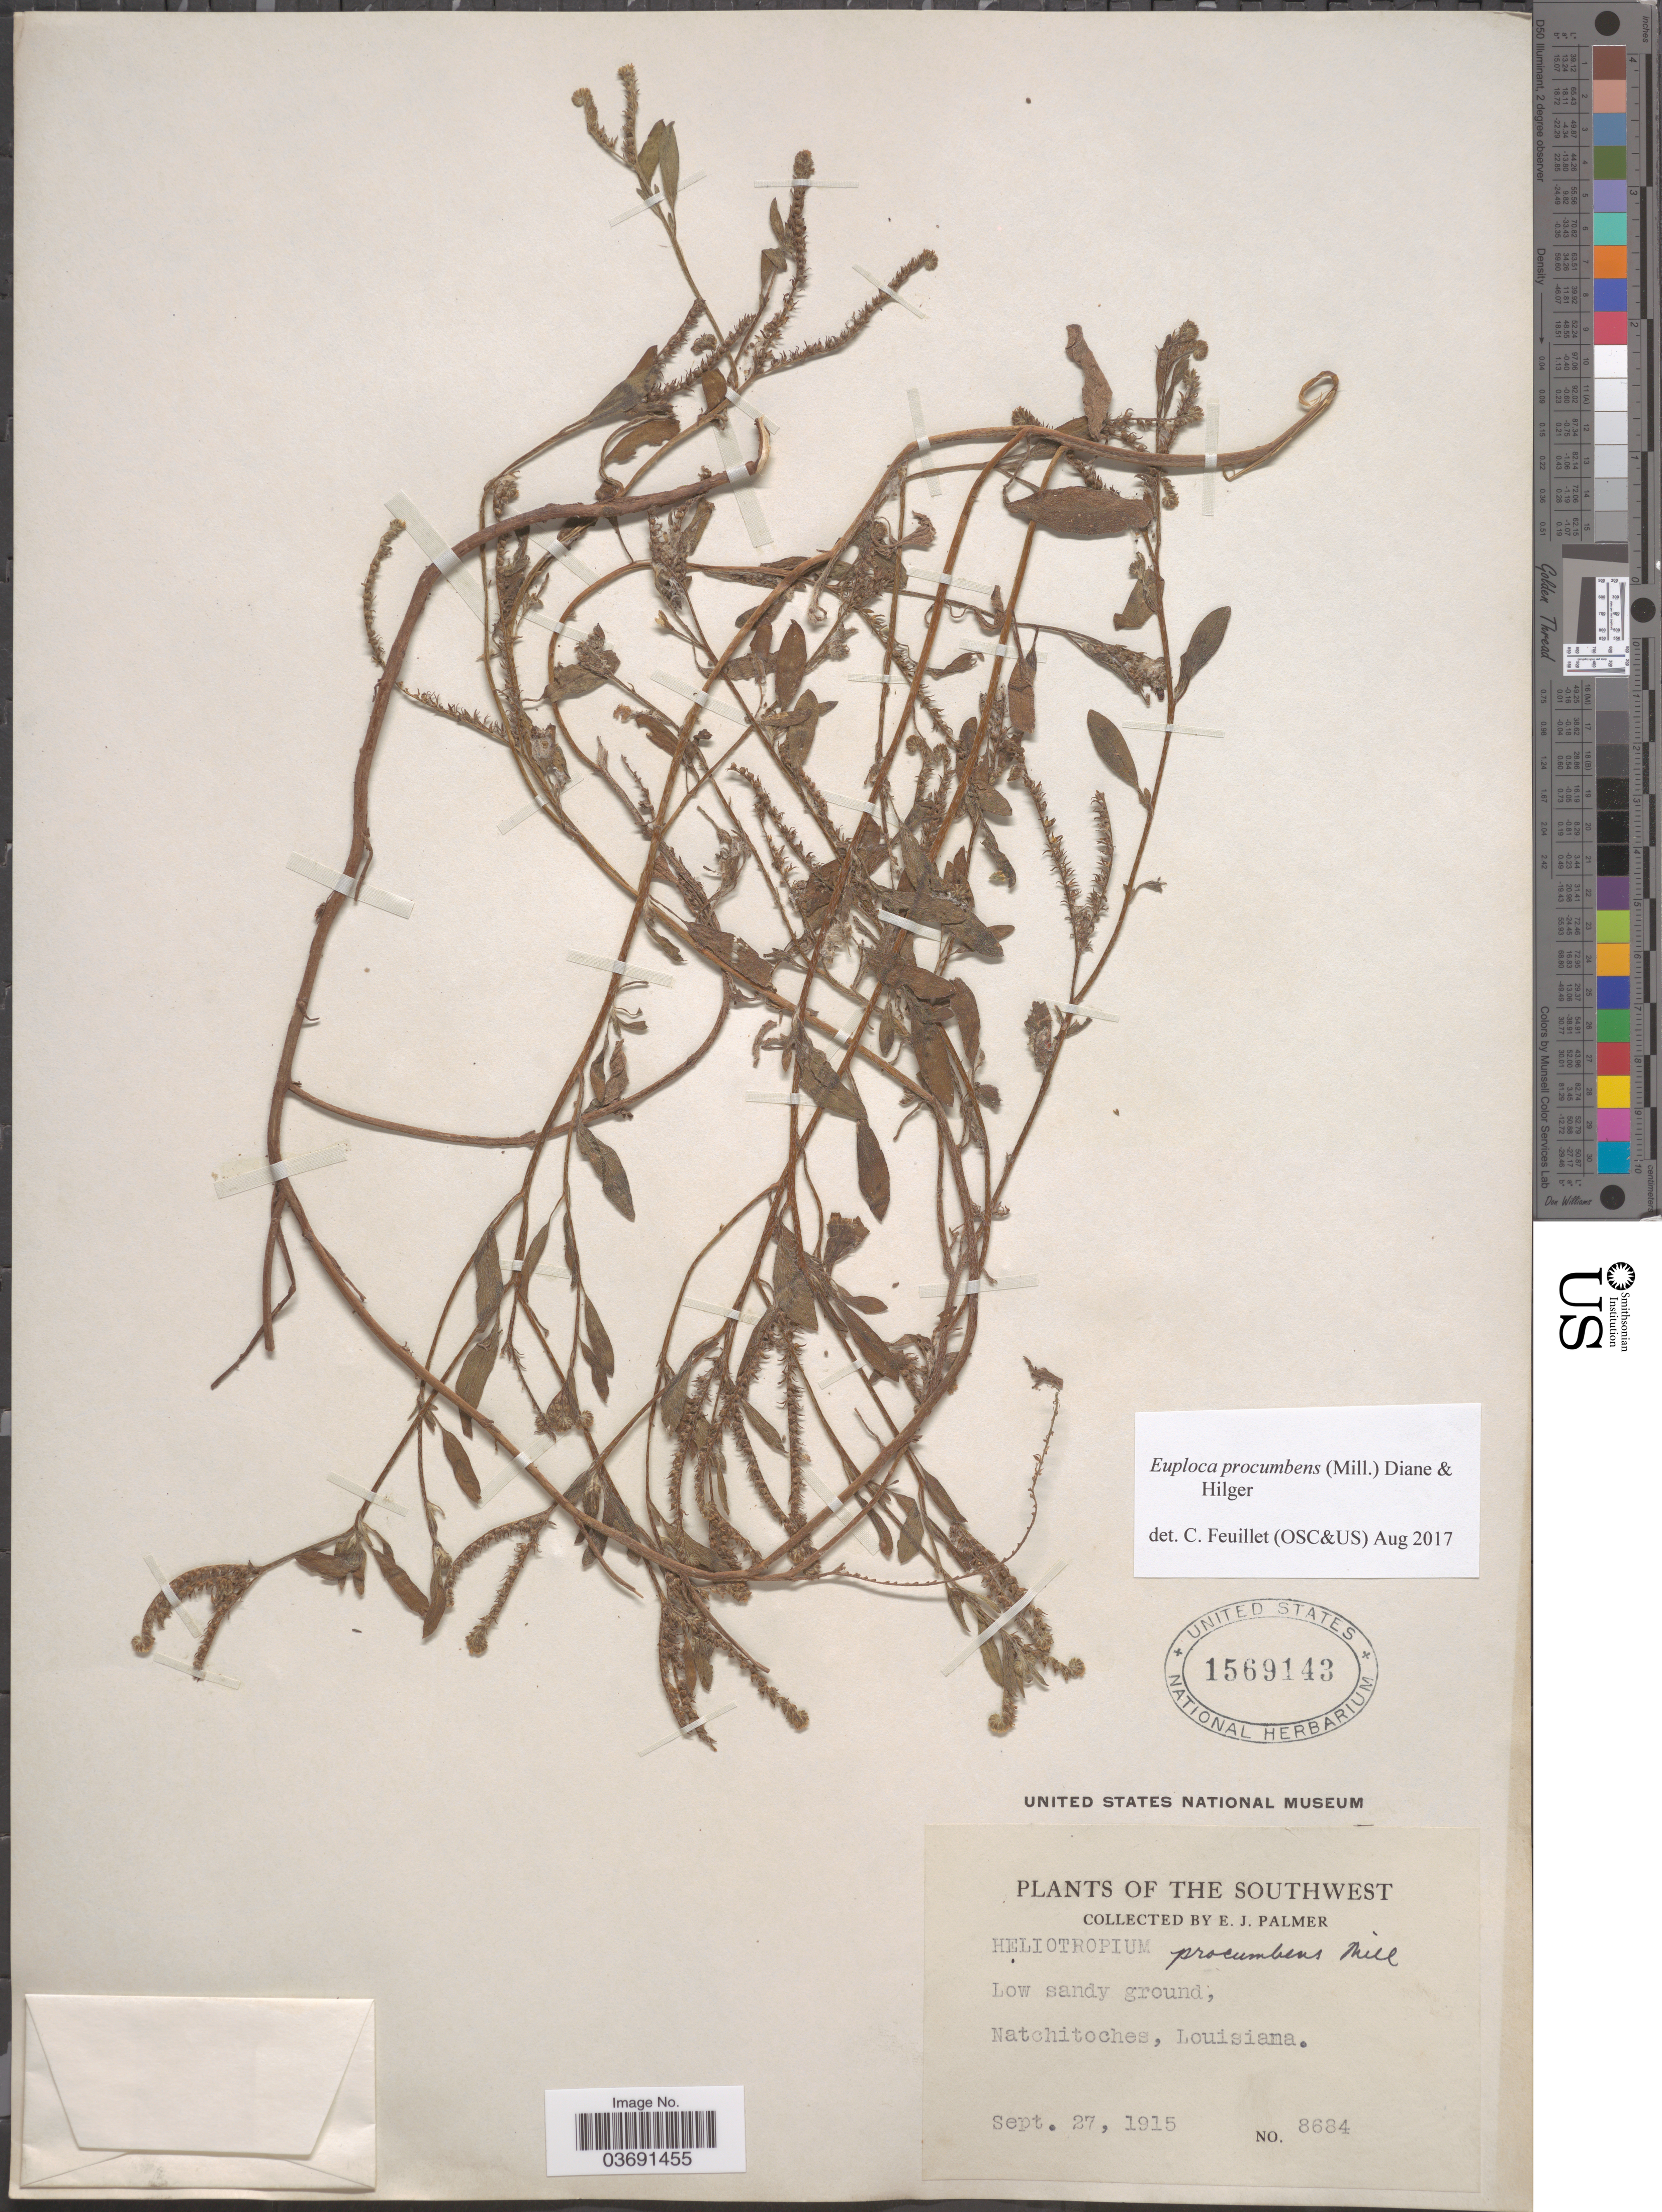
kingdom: Plantae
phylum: Tracheophyta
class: Magnoliopsida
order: Boraginales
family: Heliotropiaceae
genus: Euploca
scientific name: Euploca procumbens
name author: (Mill.) Diane & Hilger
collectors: E. J. Palmer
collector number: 8684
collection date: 1915-09-27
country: United States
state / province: Louisiana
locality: Southwest. Natchitoches.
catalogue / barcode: US 1569143